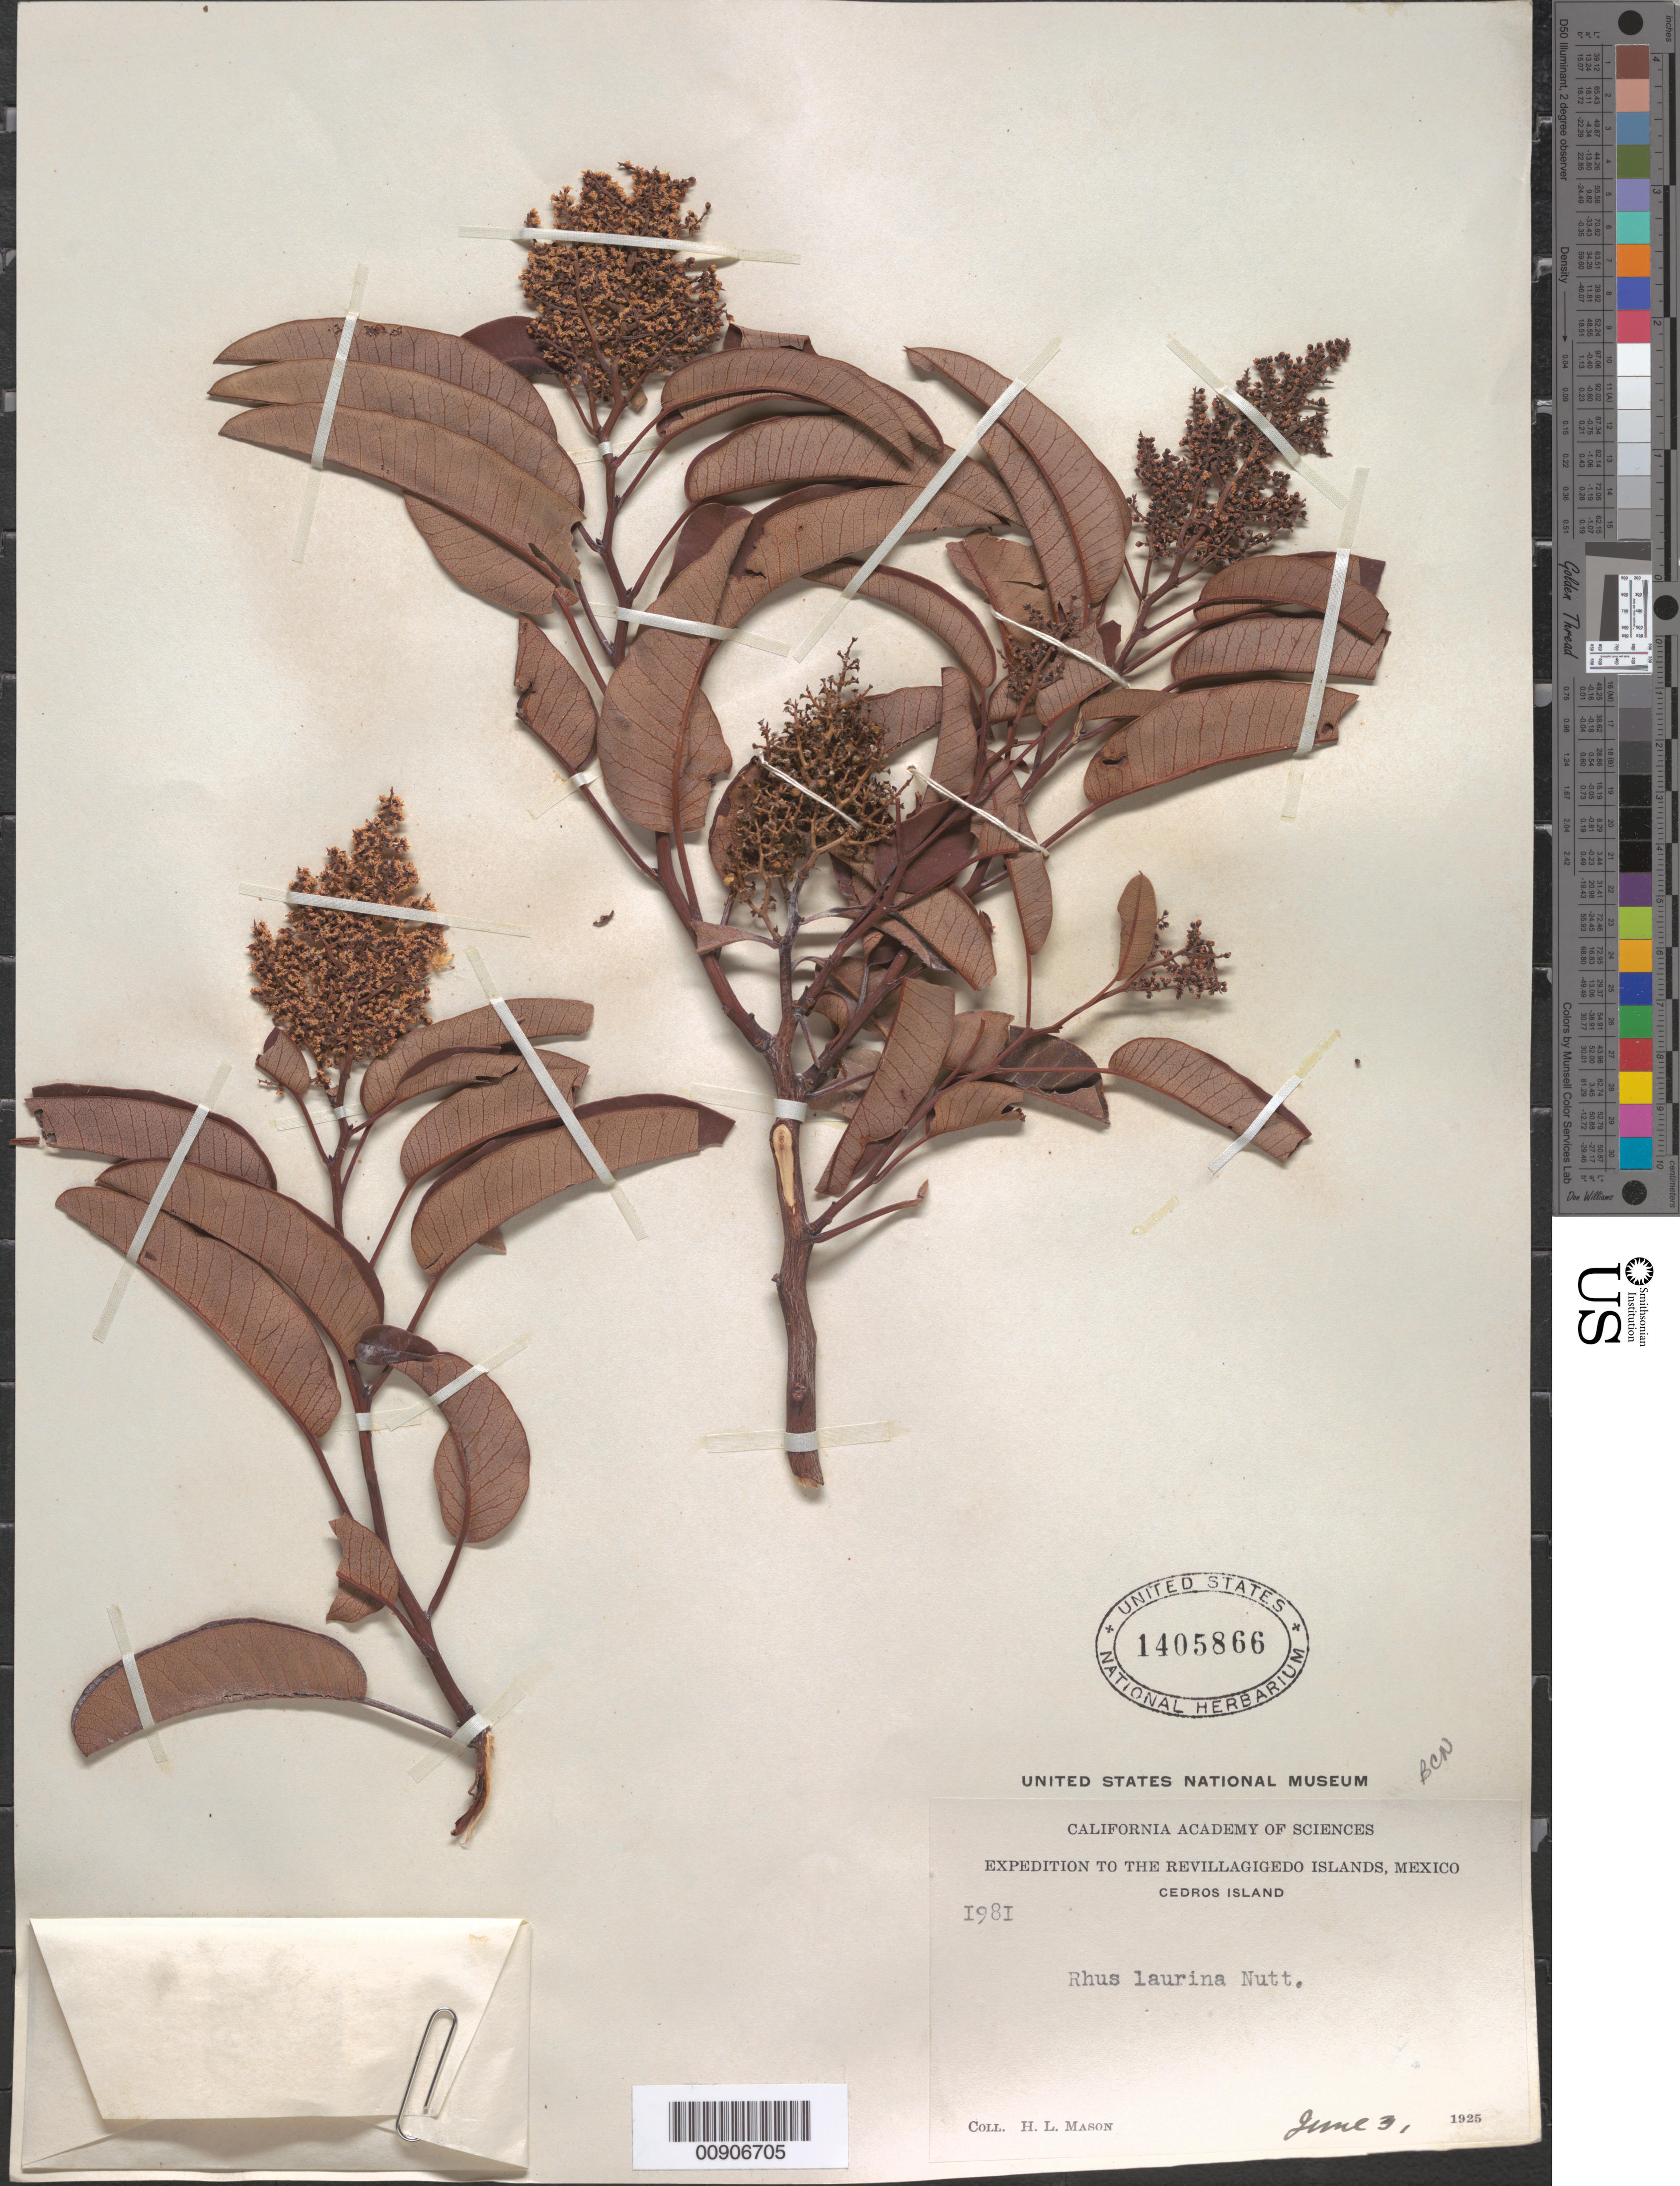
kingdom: Plantae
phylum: Tracheophyta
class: Magnoliopsida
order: Sapindales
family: Anacardiaceae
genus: Malosma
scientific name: Malosma laurina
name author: (Nutt.) Nutt. ex Abrams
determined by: Mitchell, John D.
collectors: H. L. Mason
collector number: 1981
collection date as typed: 03 Jun 1925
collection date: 1925-06-03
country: Mexico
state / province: Baja California Norte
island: Cedros I.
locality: Cedros Island.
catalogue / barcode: US 1405866